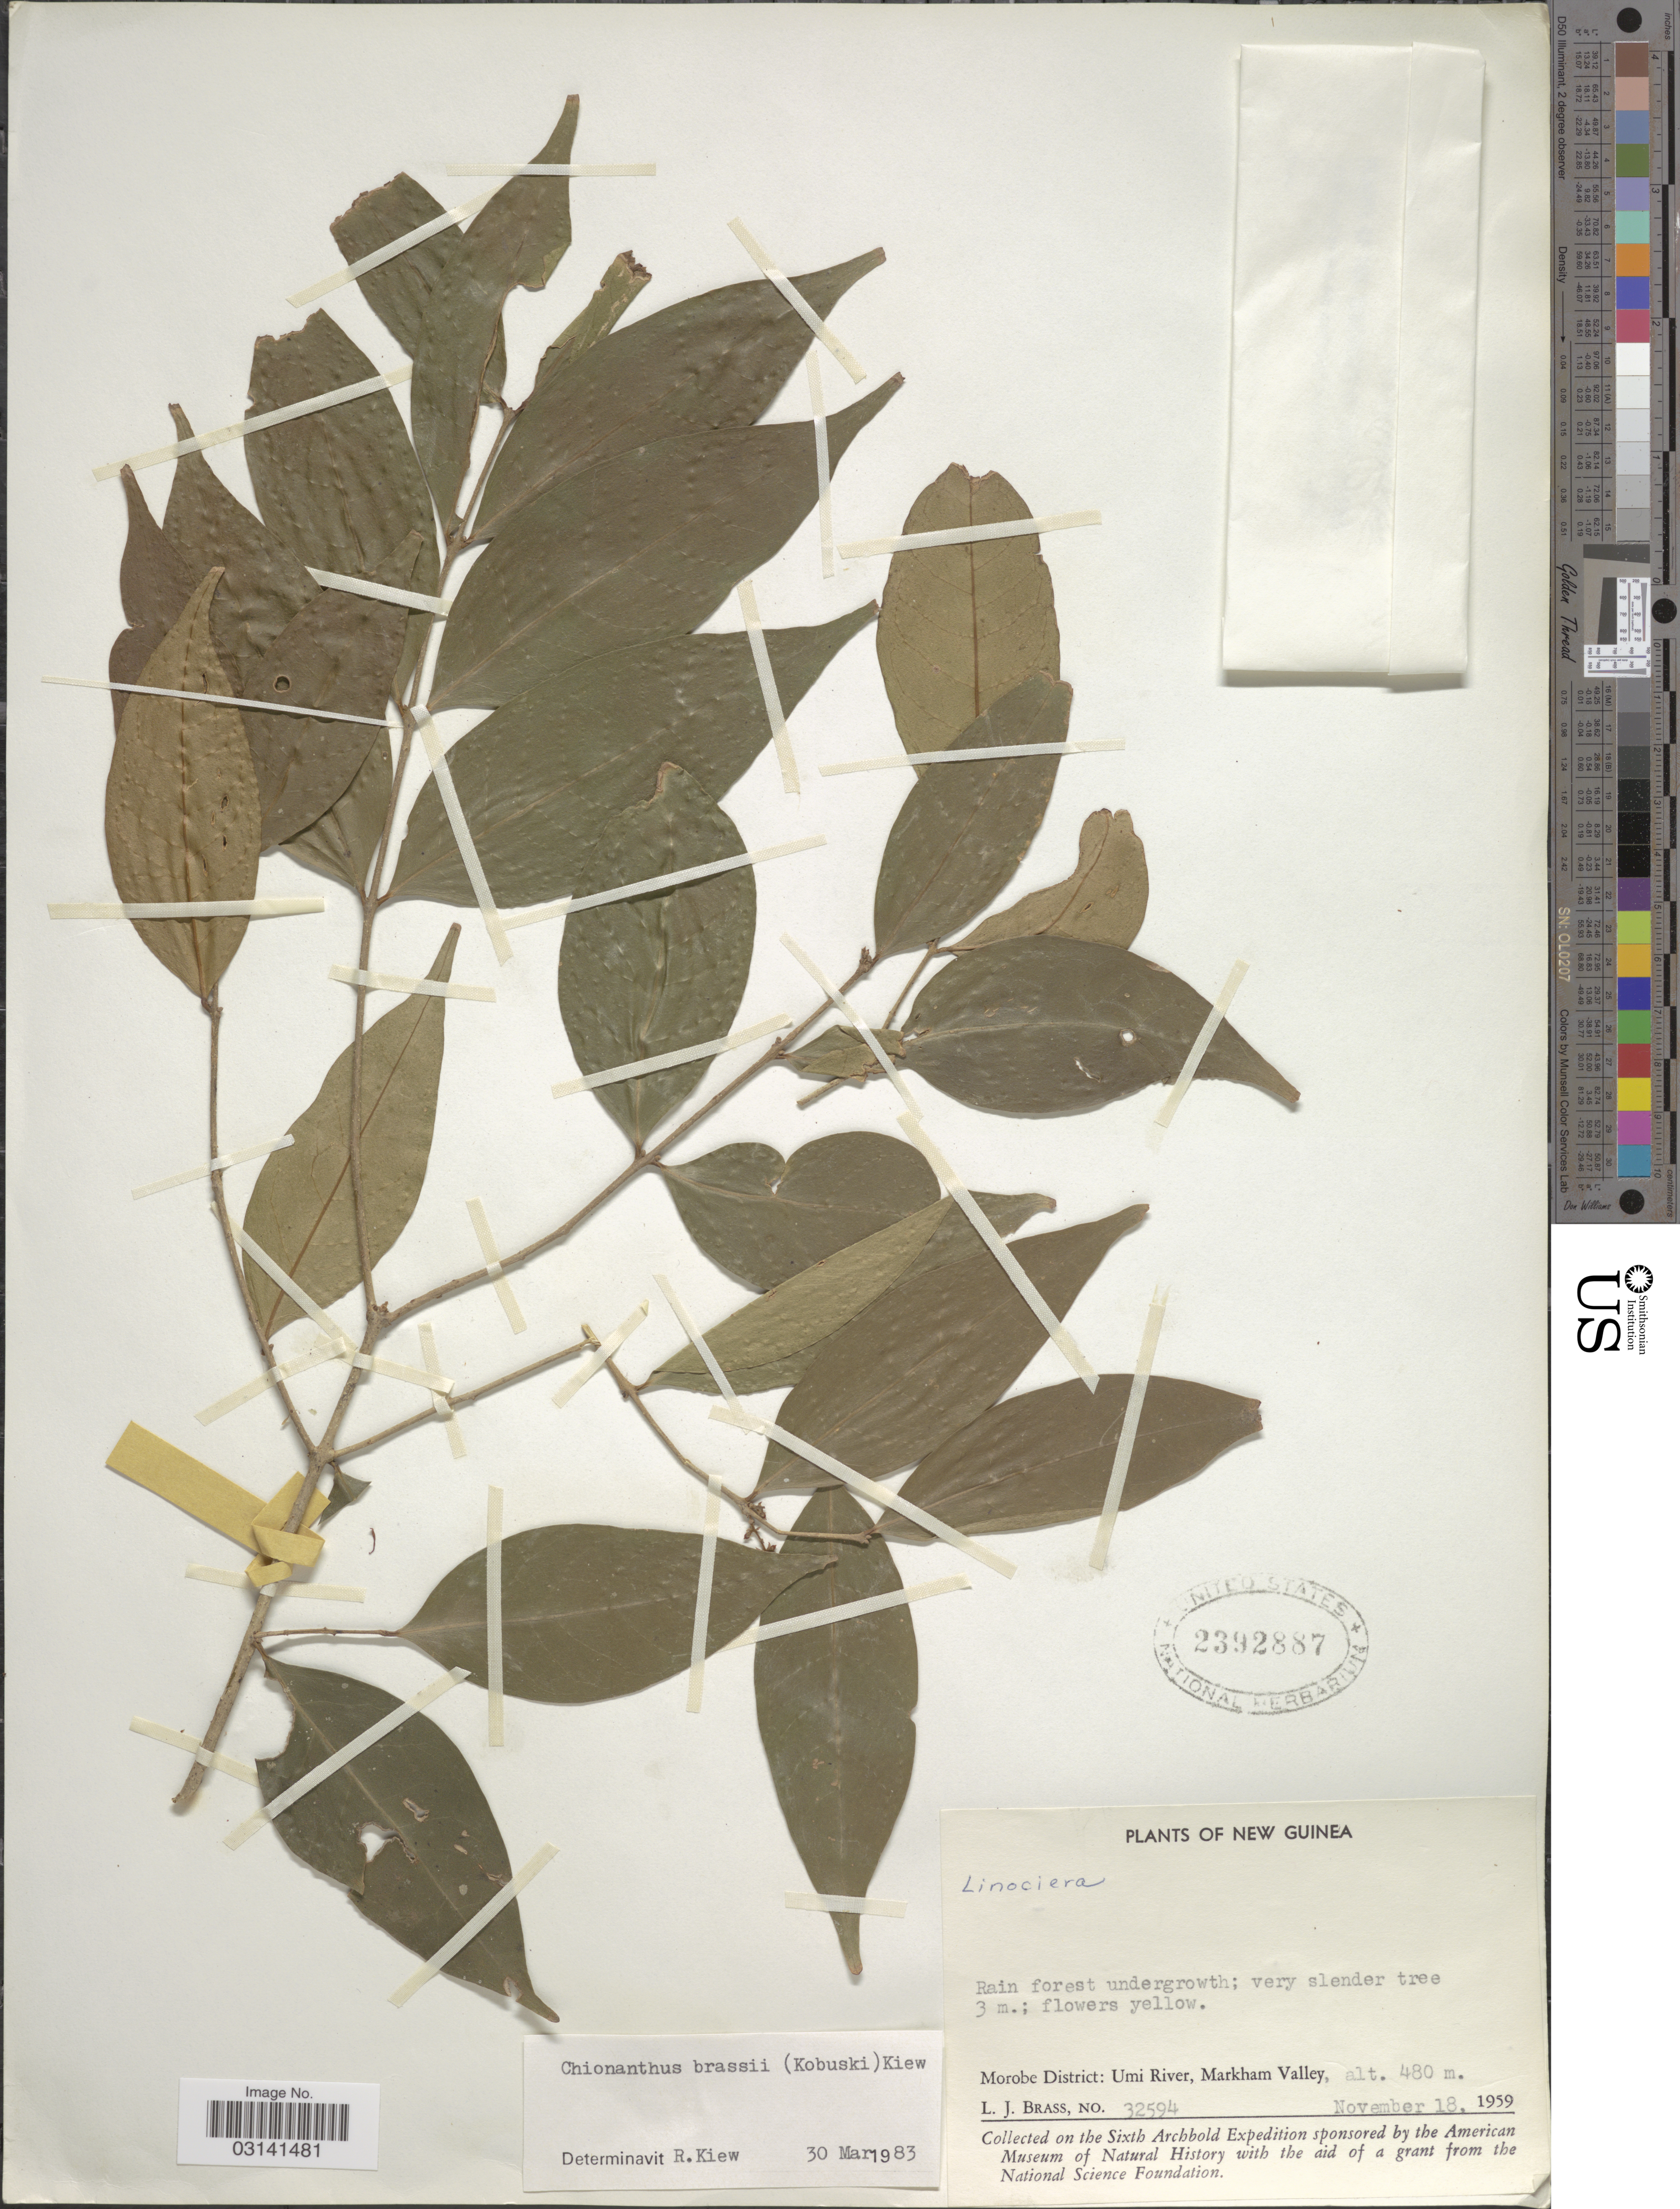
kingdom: Plantae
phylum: Tracheophyta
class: Magnoliopsida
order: Lamiales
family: Oleaceae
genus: Chionanthus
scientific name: Chionanthus brassii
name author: (Kobuski) Kiew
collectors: L. J. Brass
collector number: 32594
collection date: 1959-11-18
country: Papua New Guinea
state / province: Morobe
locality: Morobe District: Umi River, Markham Valley.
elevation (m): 480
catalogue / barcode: US 2392887